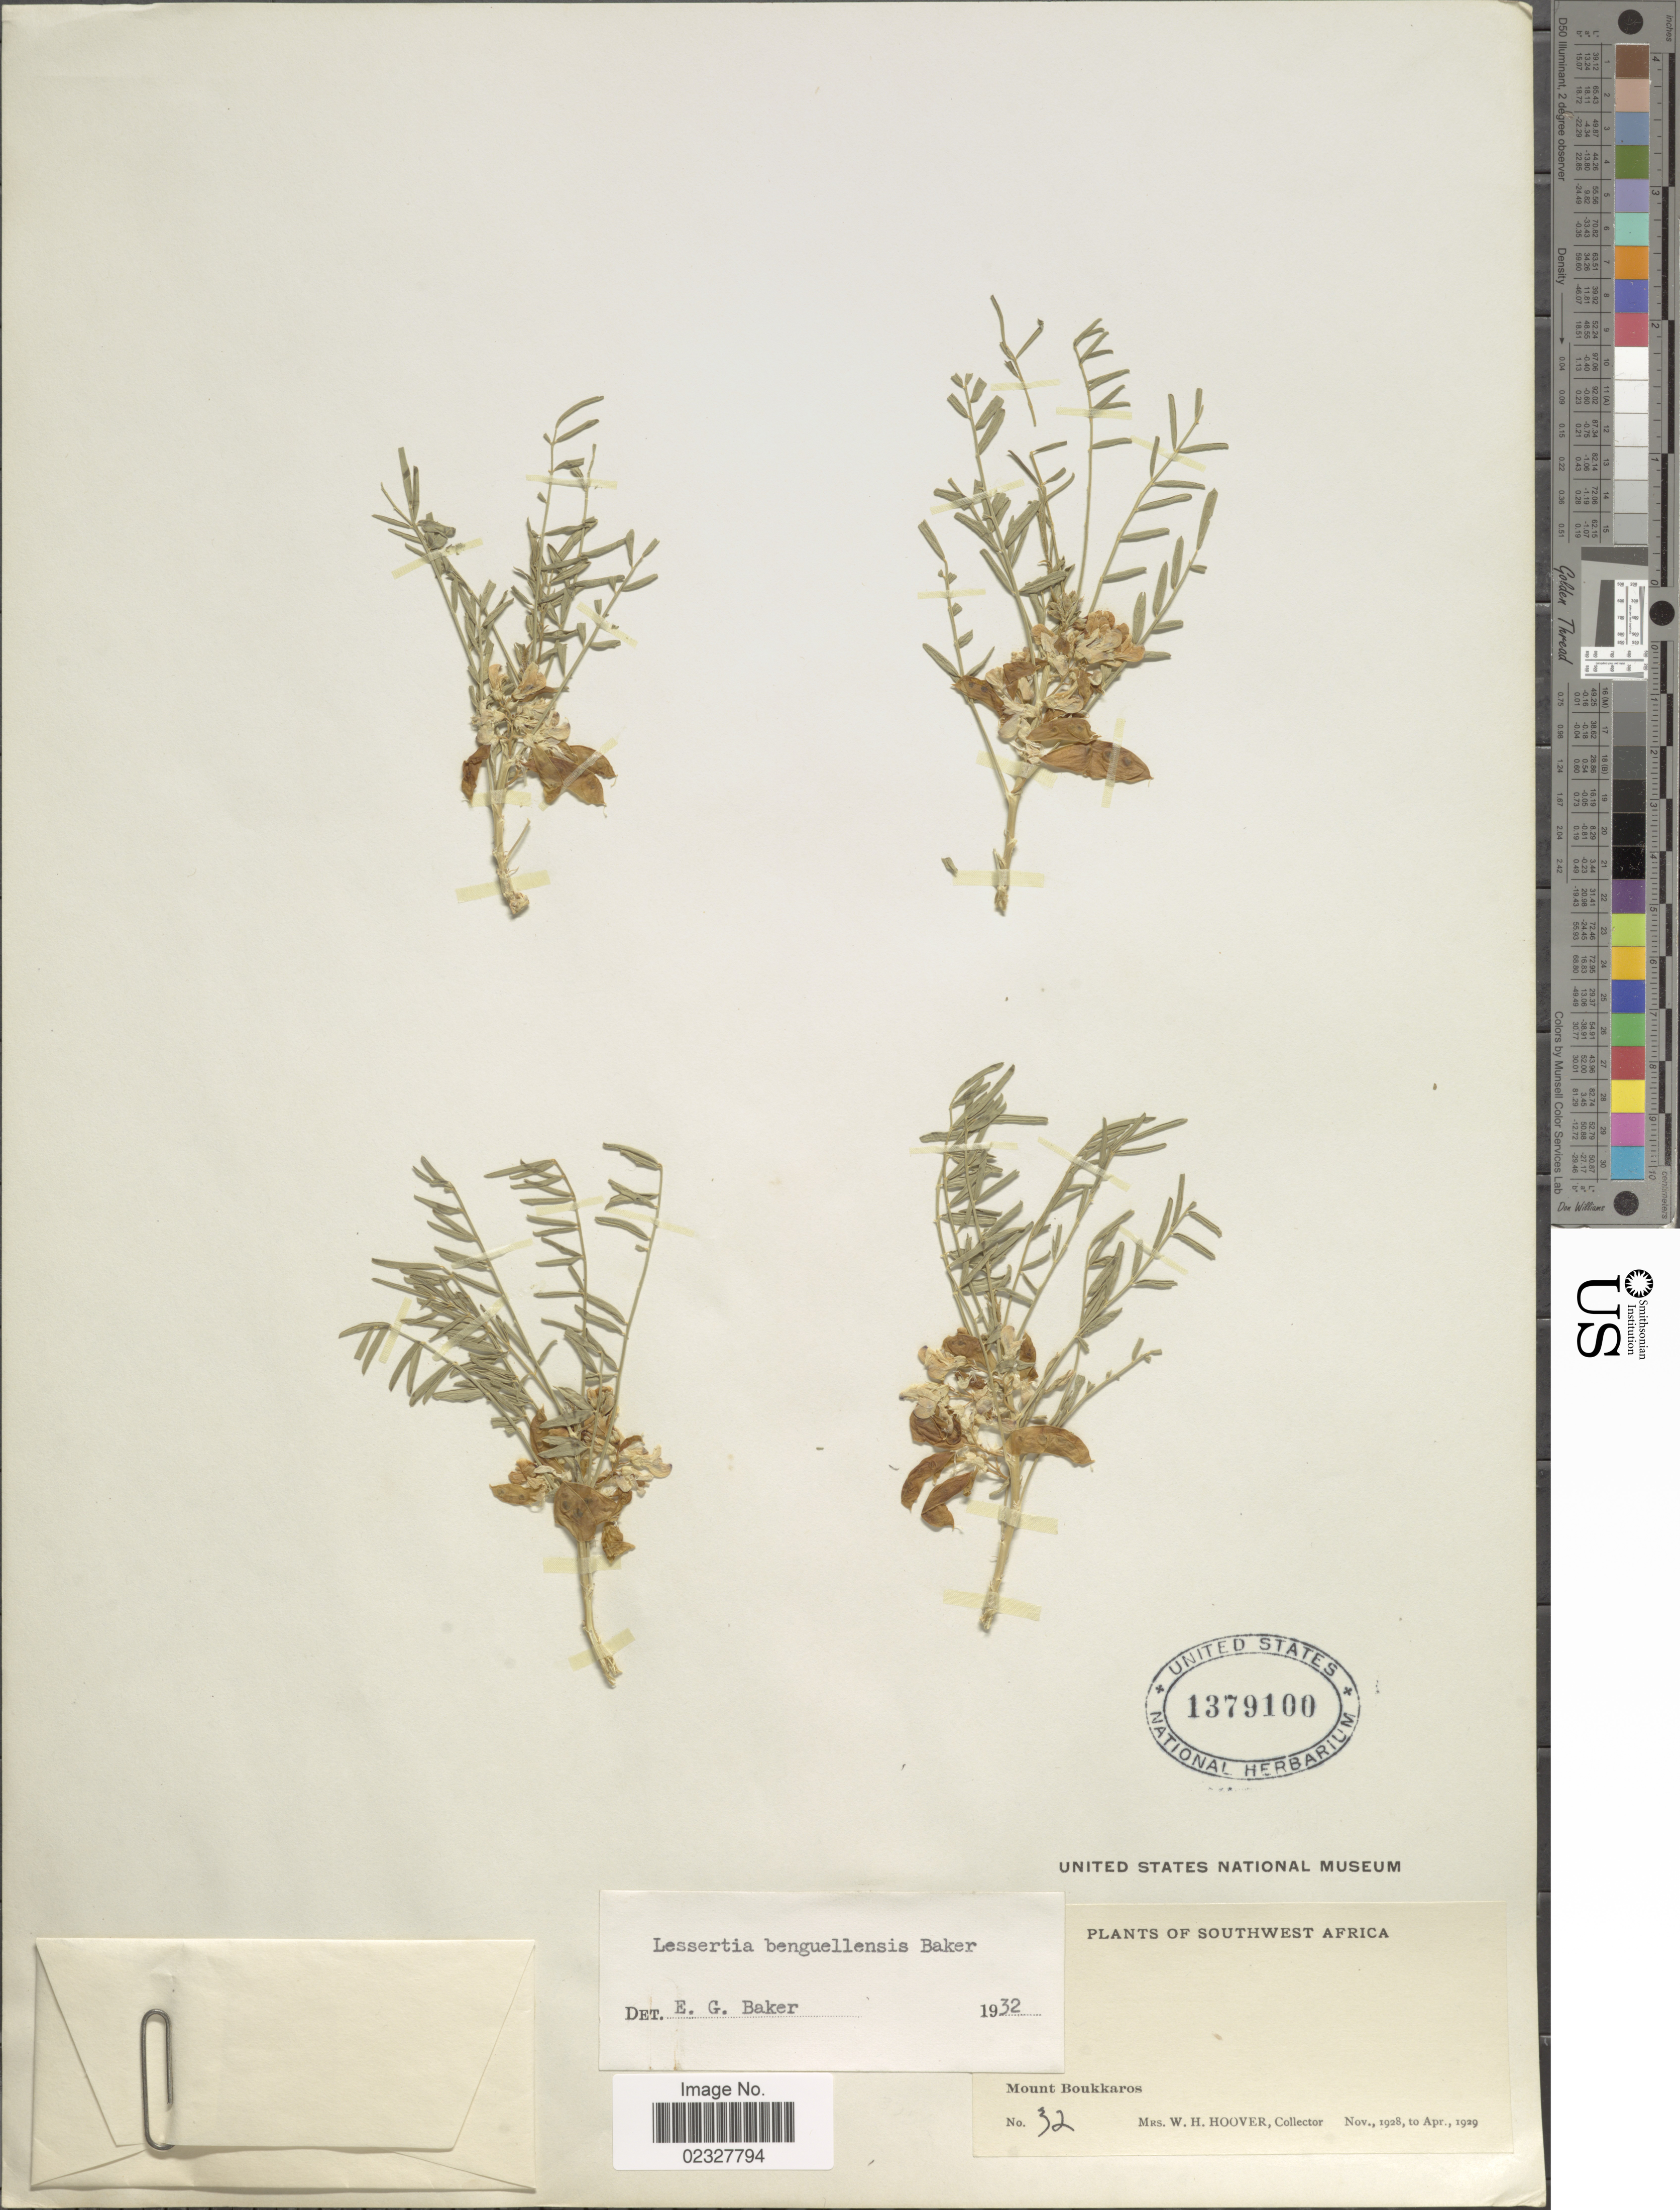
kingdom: Plantae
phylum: Tracheophyta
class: Magnoliopsida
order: Fabales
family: Fabaceae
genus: Lessertia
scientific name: Lessertia benguellensis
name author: Baker f.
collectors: W. Hoover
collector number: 32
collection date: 1928-11/1929-04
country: Namibia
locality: Southwest Africa. Mount Boukkaros.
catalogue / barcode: US 1379100